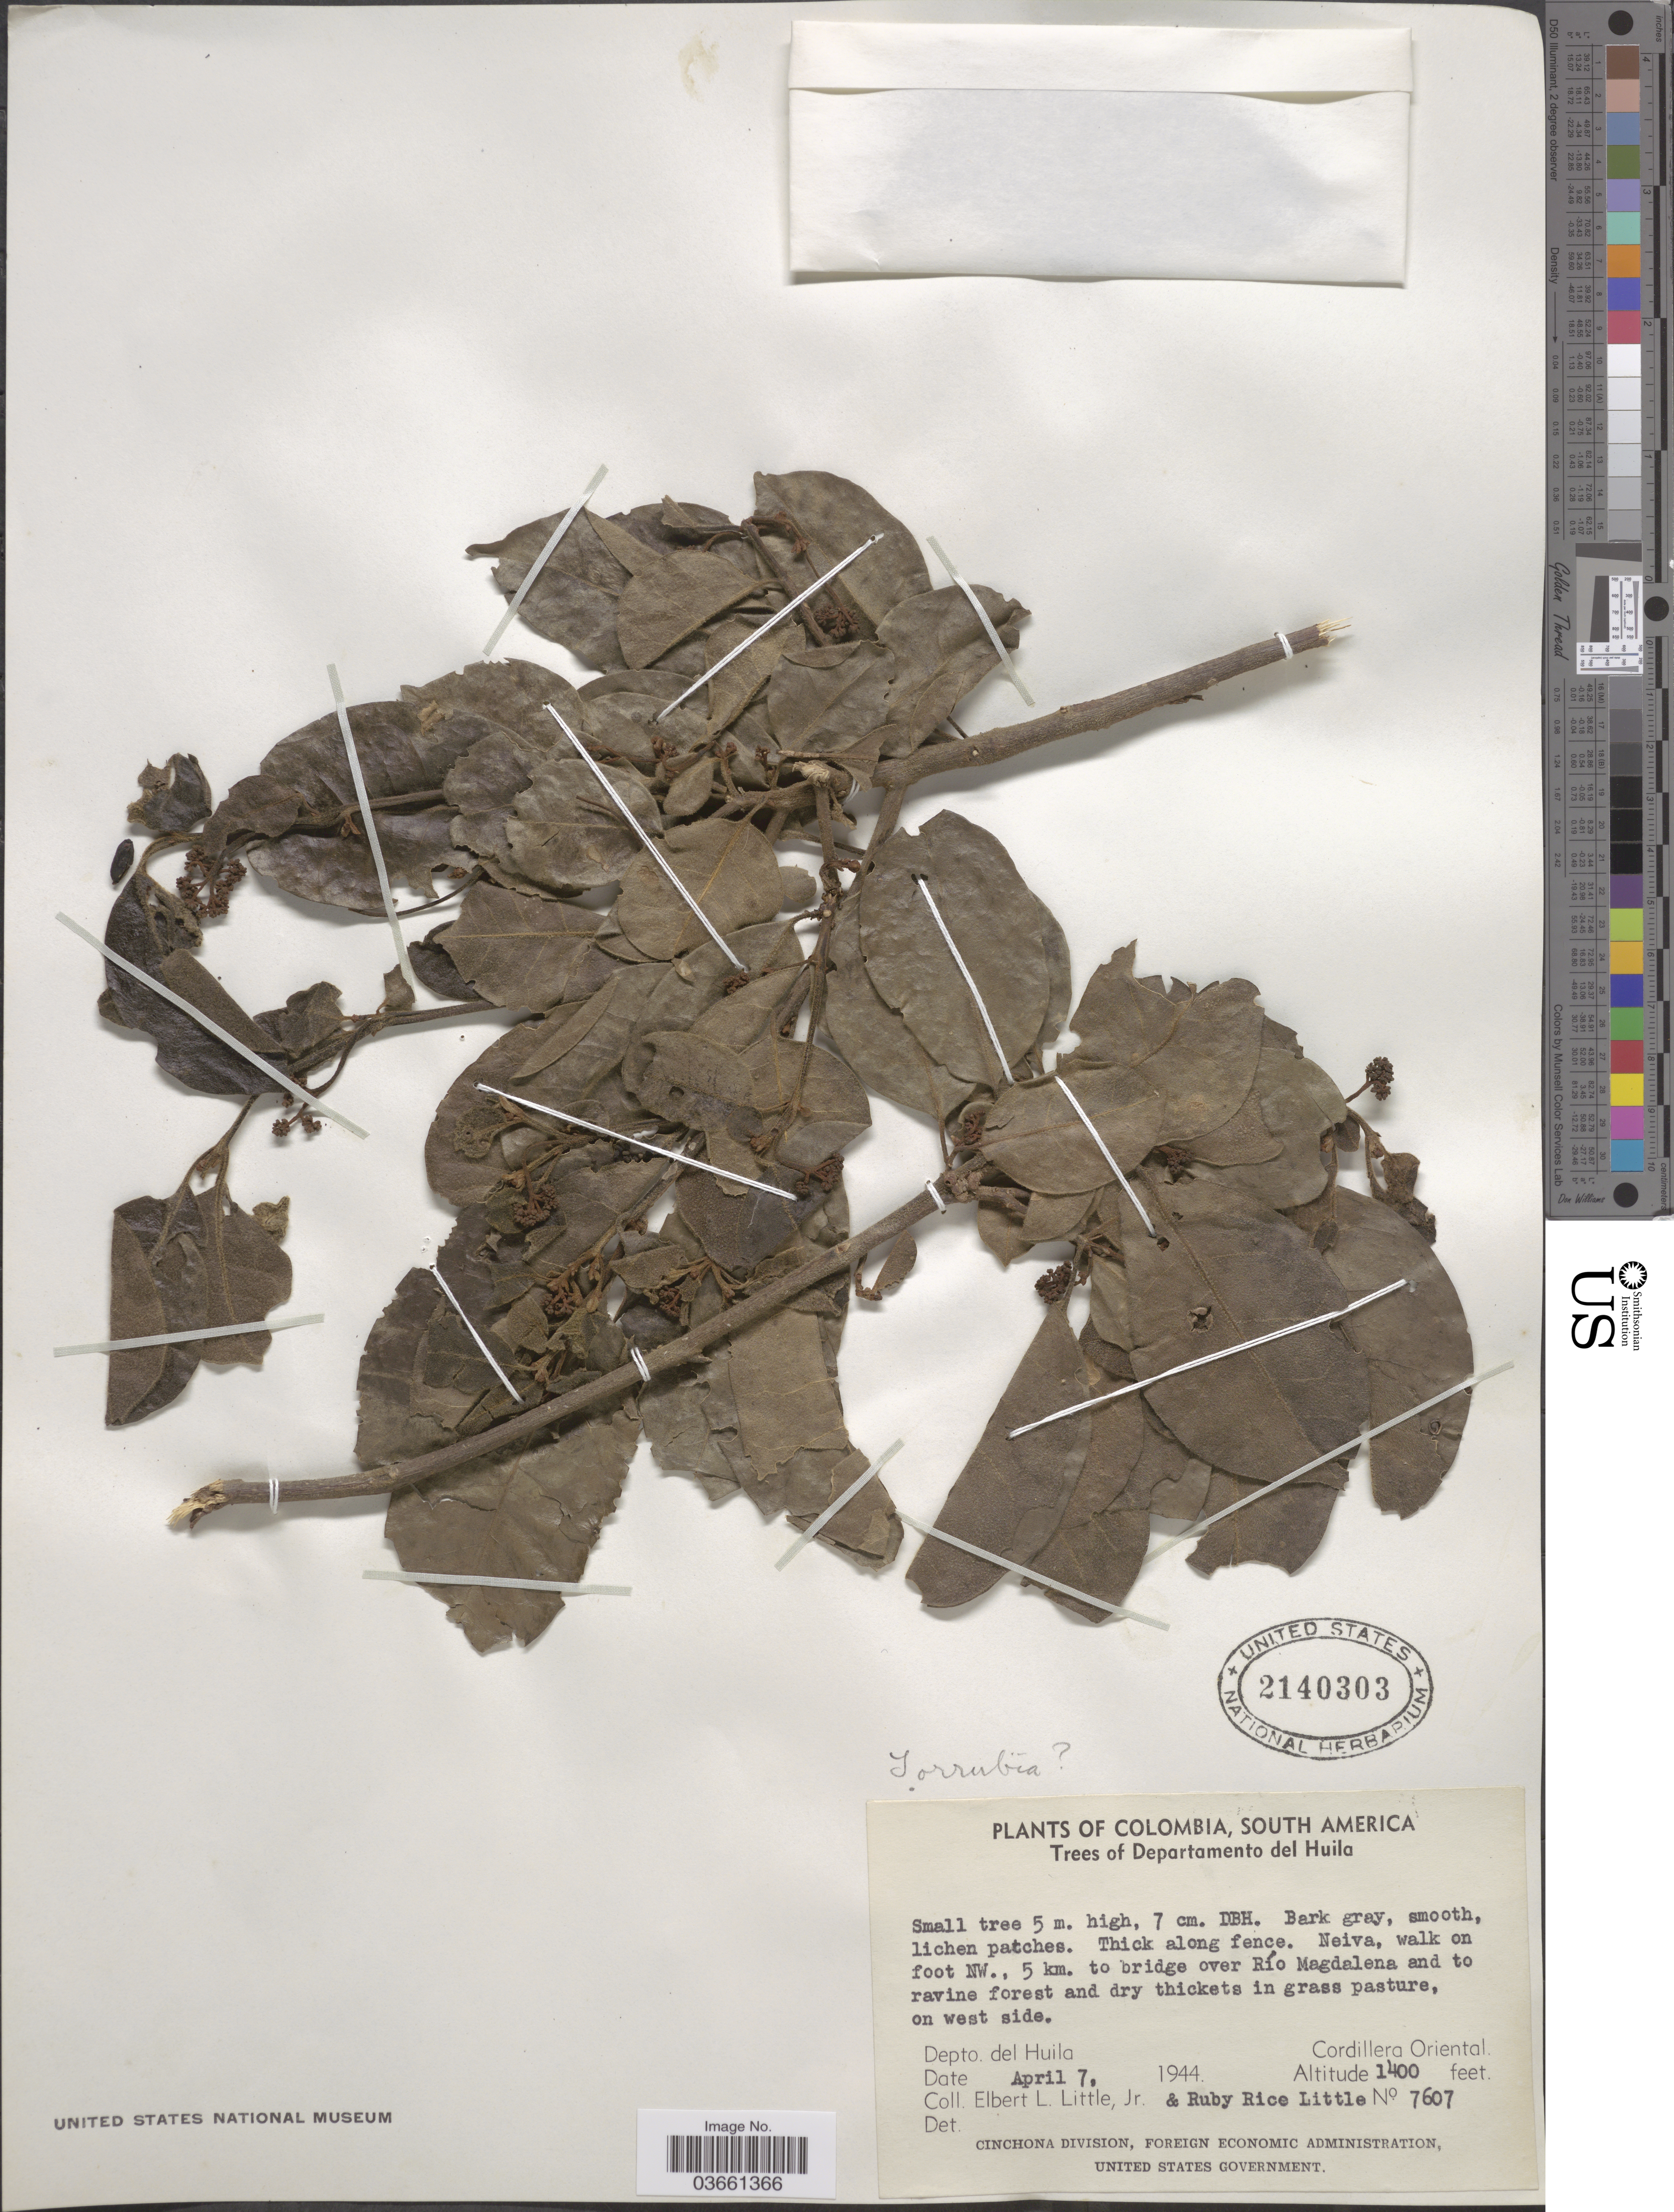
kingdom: Plantae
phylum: Tracheophyta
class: Magnoliopsida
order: Caryophyllales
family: Nyctaginaceae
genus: Guapira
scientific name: Guapira sp.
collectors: E. L. Little & R. R. Little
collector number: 7607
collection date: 1944-04-07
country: Colombia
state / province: Huila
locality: Neiva, walk on foot NW., 5 km. to bridge over Río Magdalena and to ravine forest and dry thickets in grass pasture, on west side. Depto. del Huila. Cordillera Oriental.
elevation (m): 427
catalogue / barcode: US 2140303